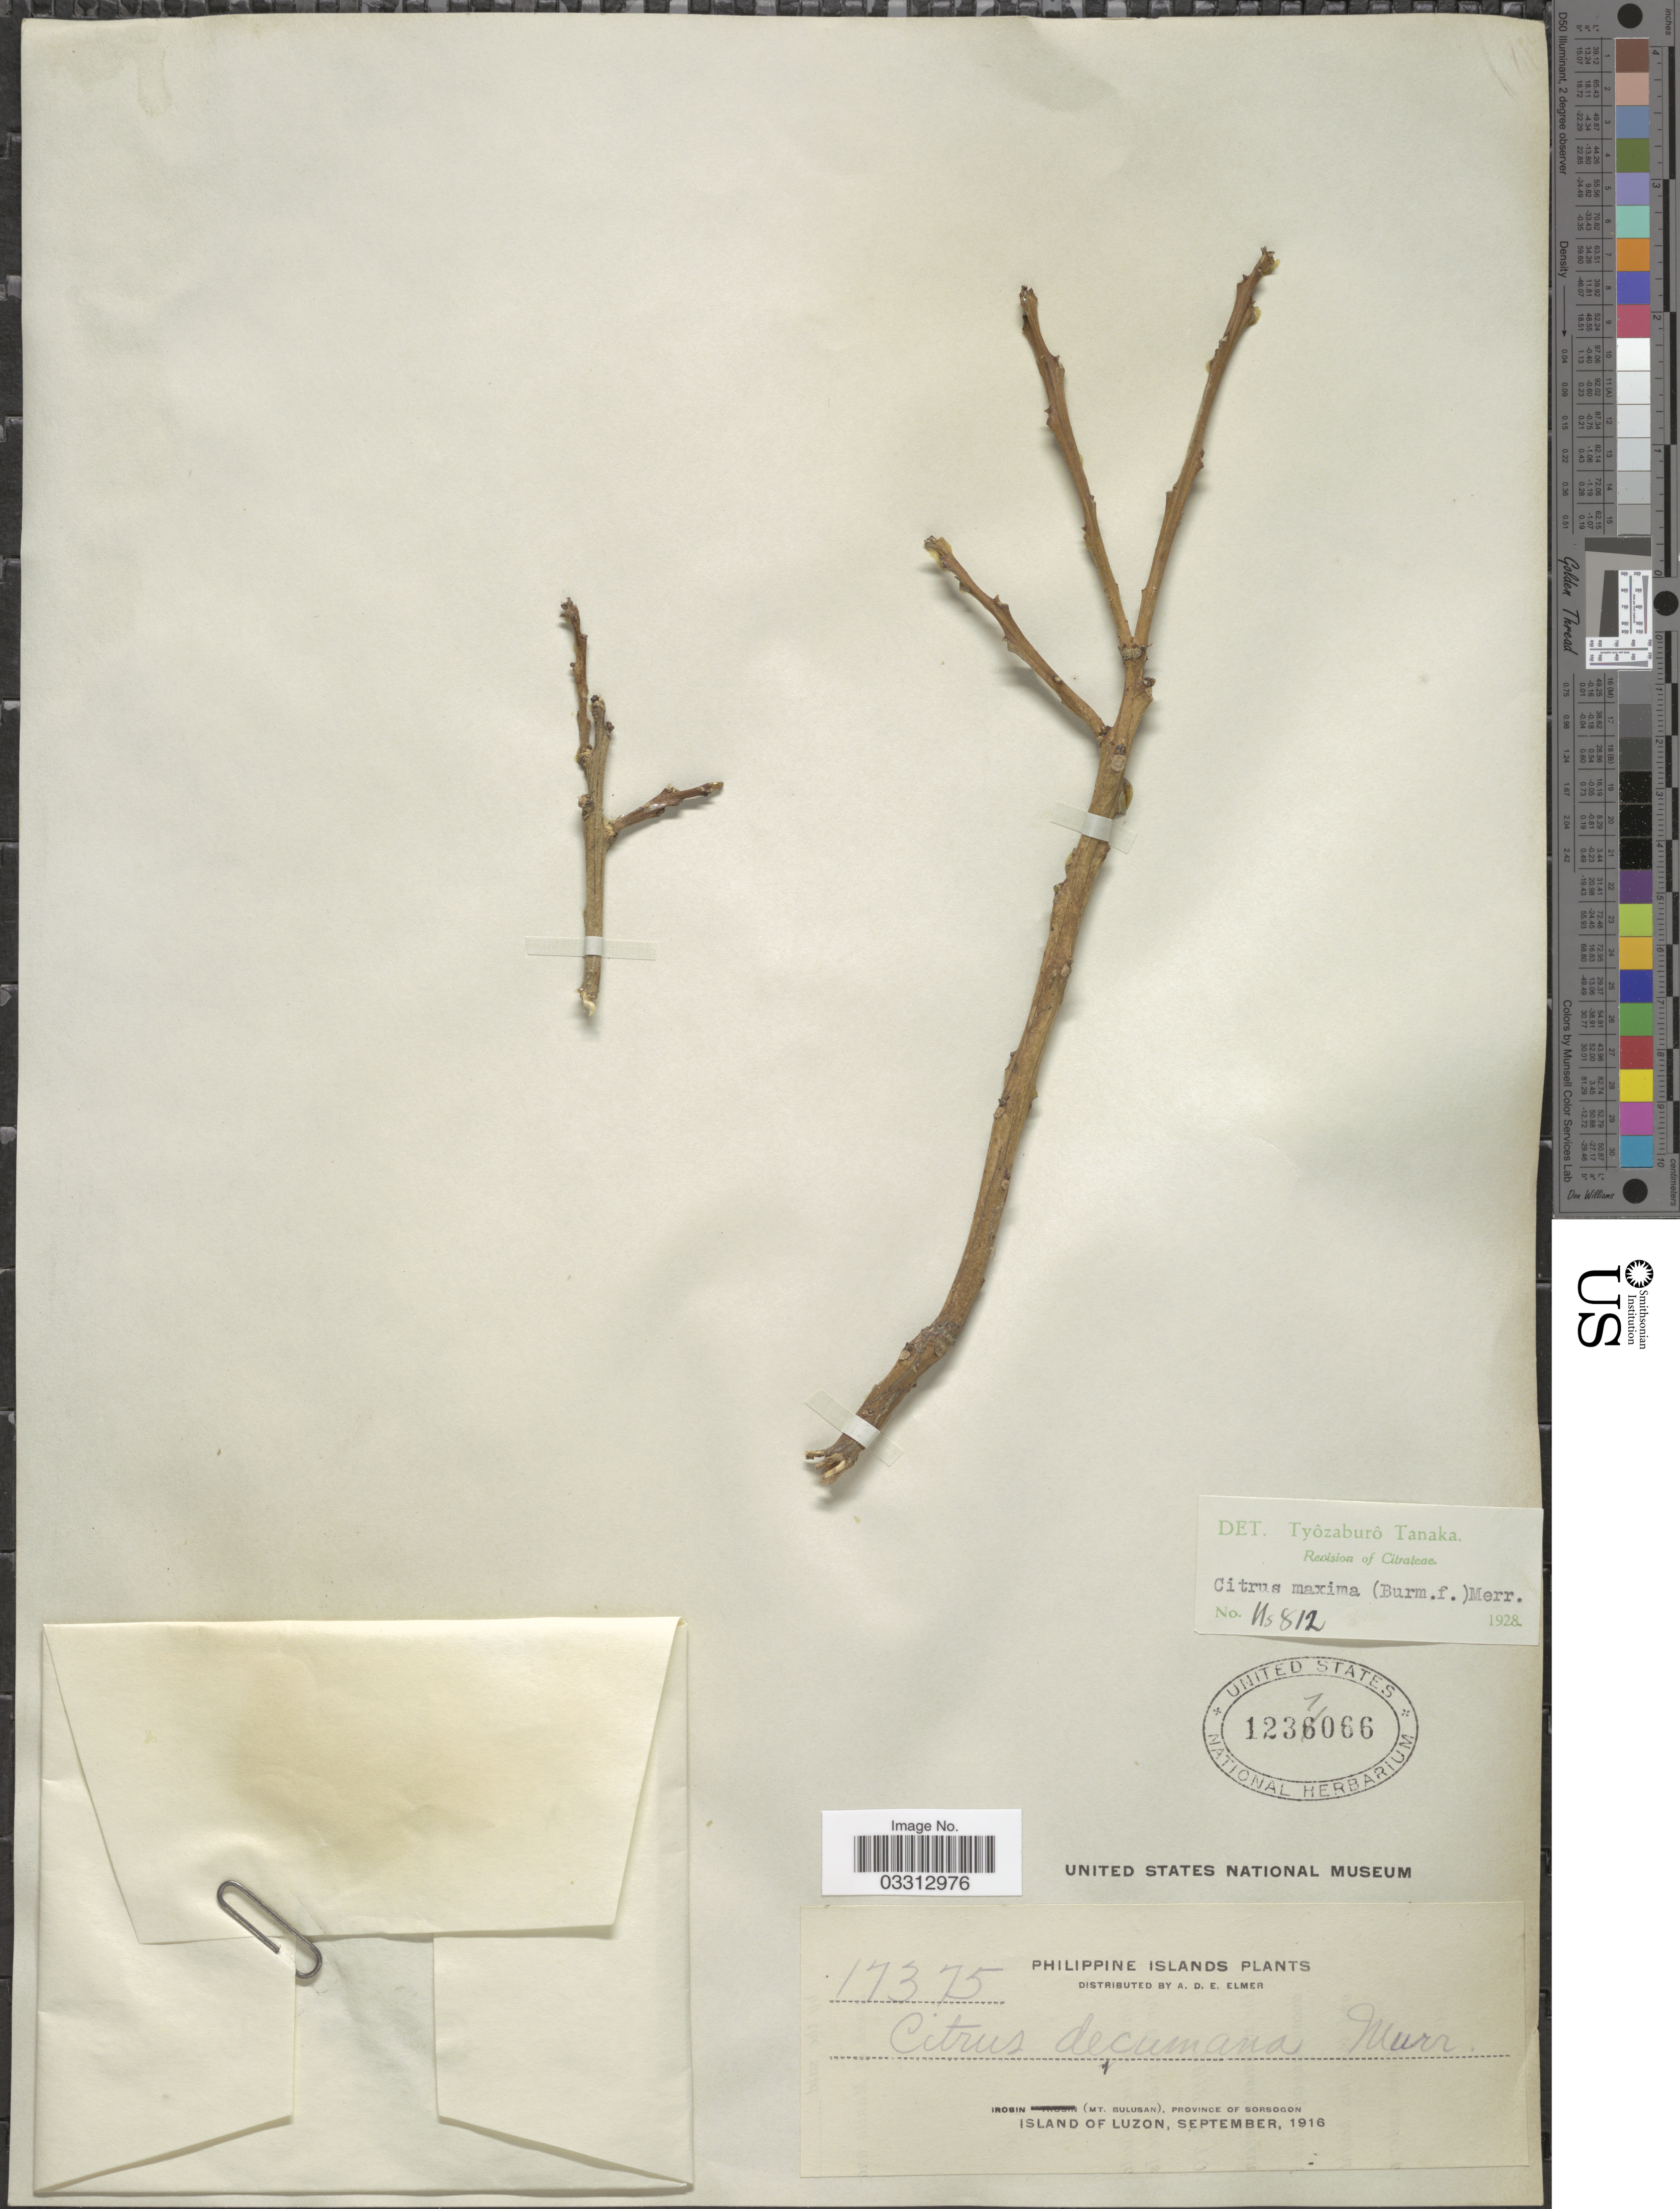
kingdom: Plantae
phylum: Tracheophyta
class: Magnoliopsida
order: Sapindales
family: Rutaceae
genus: Citrus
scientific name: Citrus maxima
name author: (Burm.) Merr.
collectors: A. D. E. Elmer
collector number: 17375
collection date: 1916-09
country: Philippines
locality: Irosin (Mt. Bulusan), Province of Sorsogon. Island of Luzon.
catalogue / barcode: US 1237066